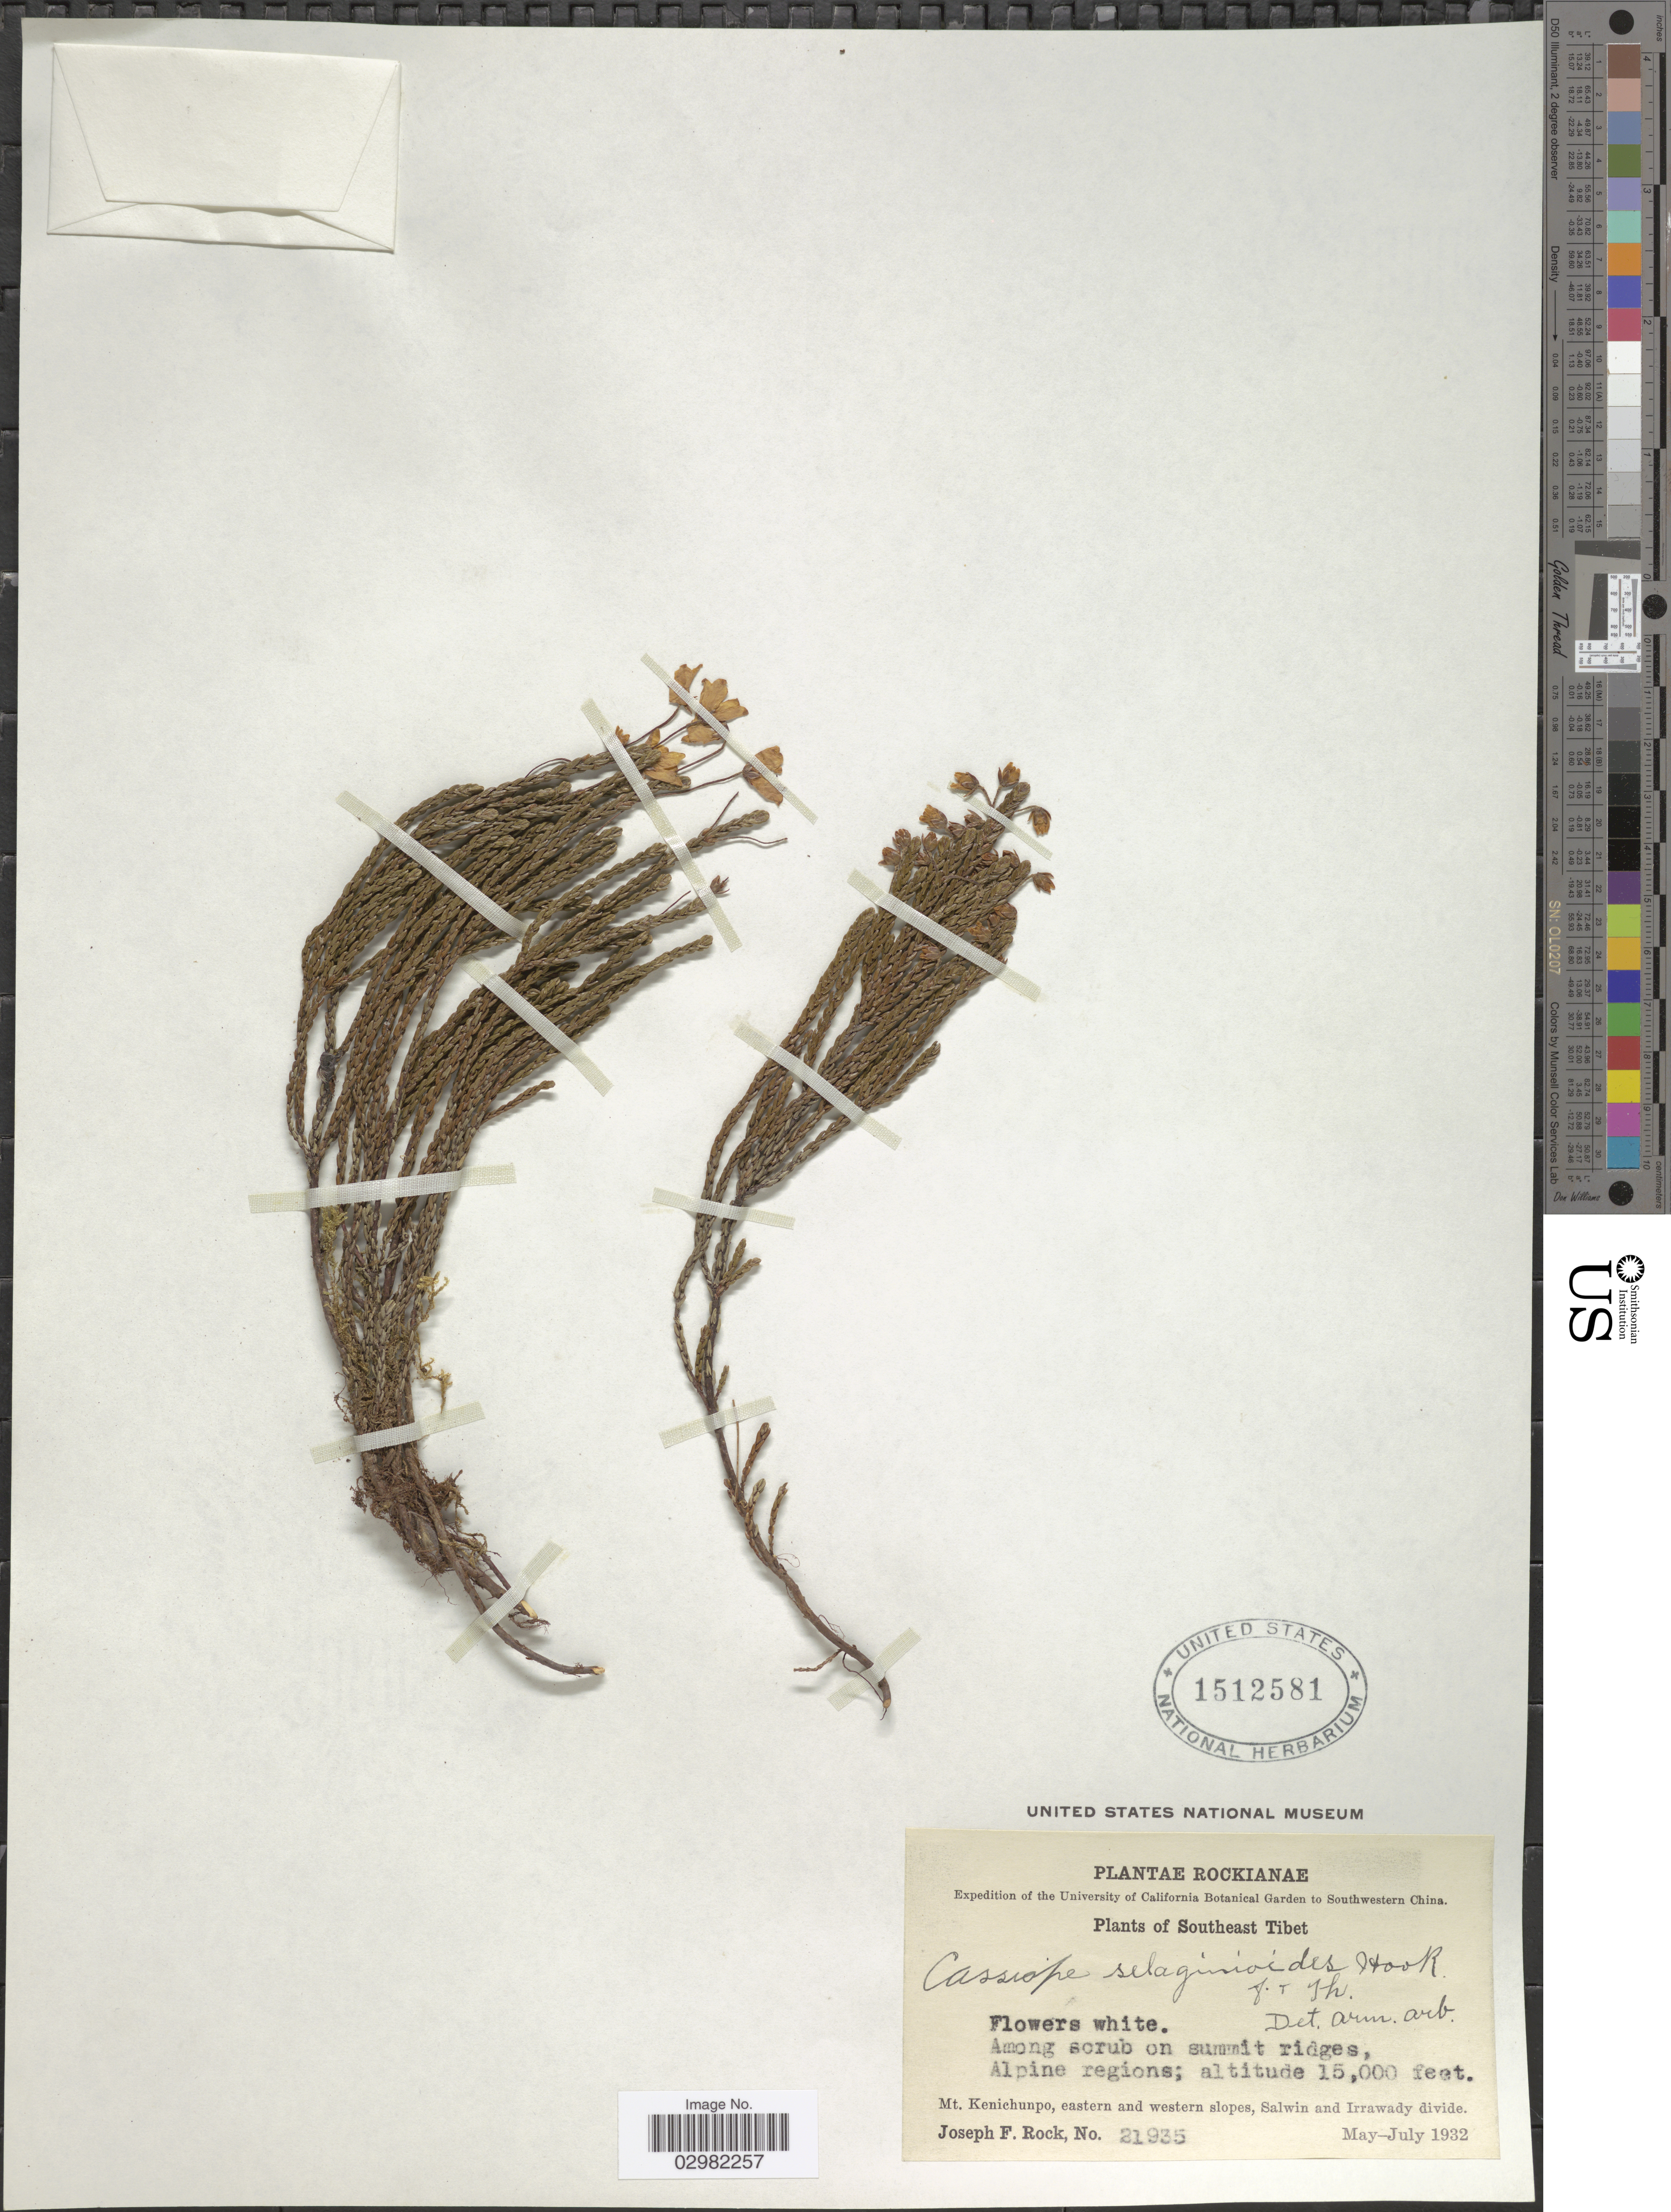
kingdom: Plantae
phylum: Tracheophyta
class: Magnoliopsida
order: Ericales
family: Ericaceae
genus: Cassiope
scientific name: Cassiope selaginoides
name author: Hook. f. & Thomson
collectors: J. F. Rock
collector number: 21935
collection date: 1932-05/1932-07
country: China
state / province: Xizang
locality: Southeast Tibet, Mt. Kenichunpo, eastern and western slopes, Salwin and Irrawady divide.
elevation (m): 4572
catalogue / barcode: US 1512581